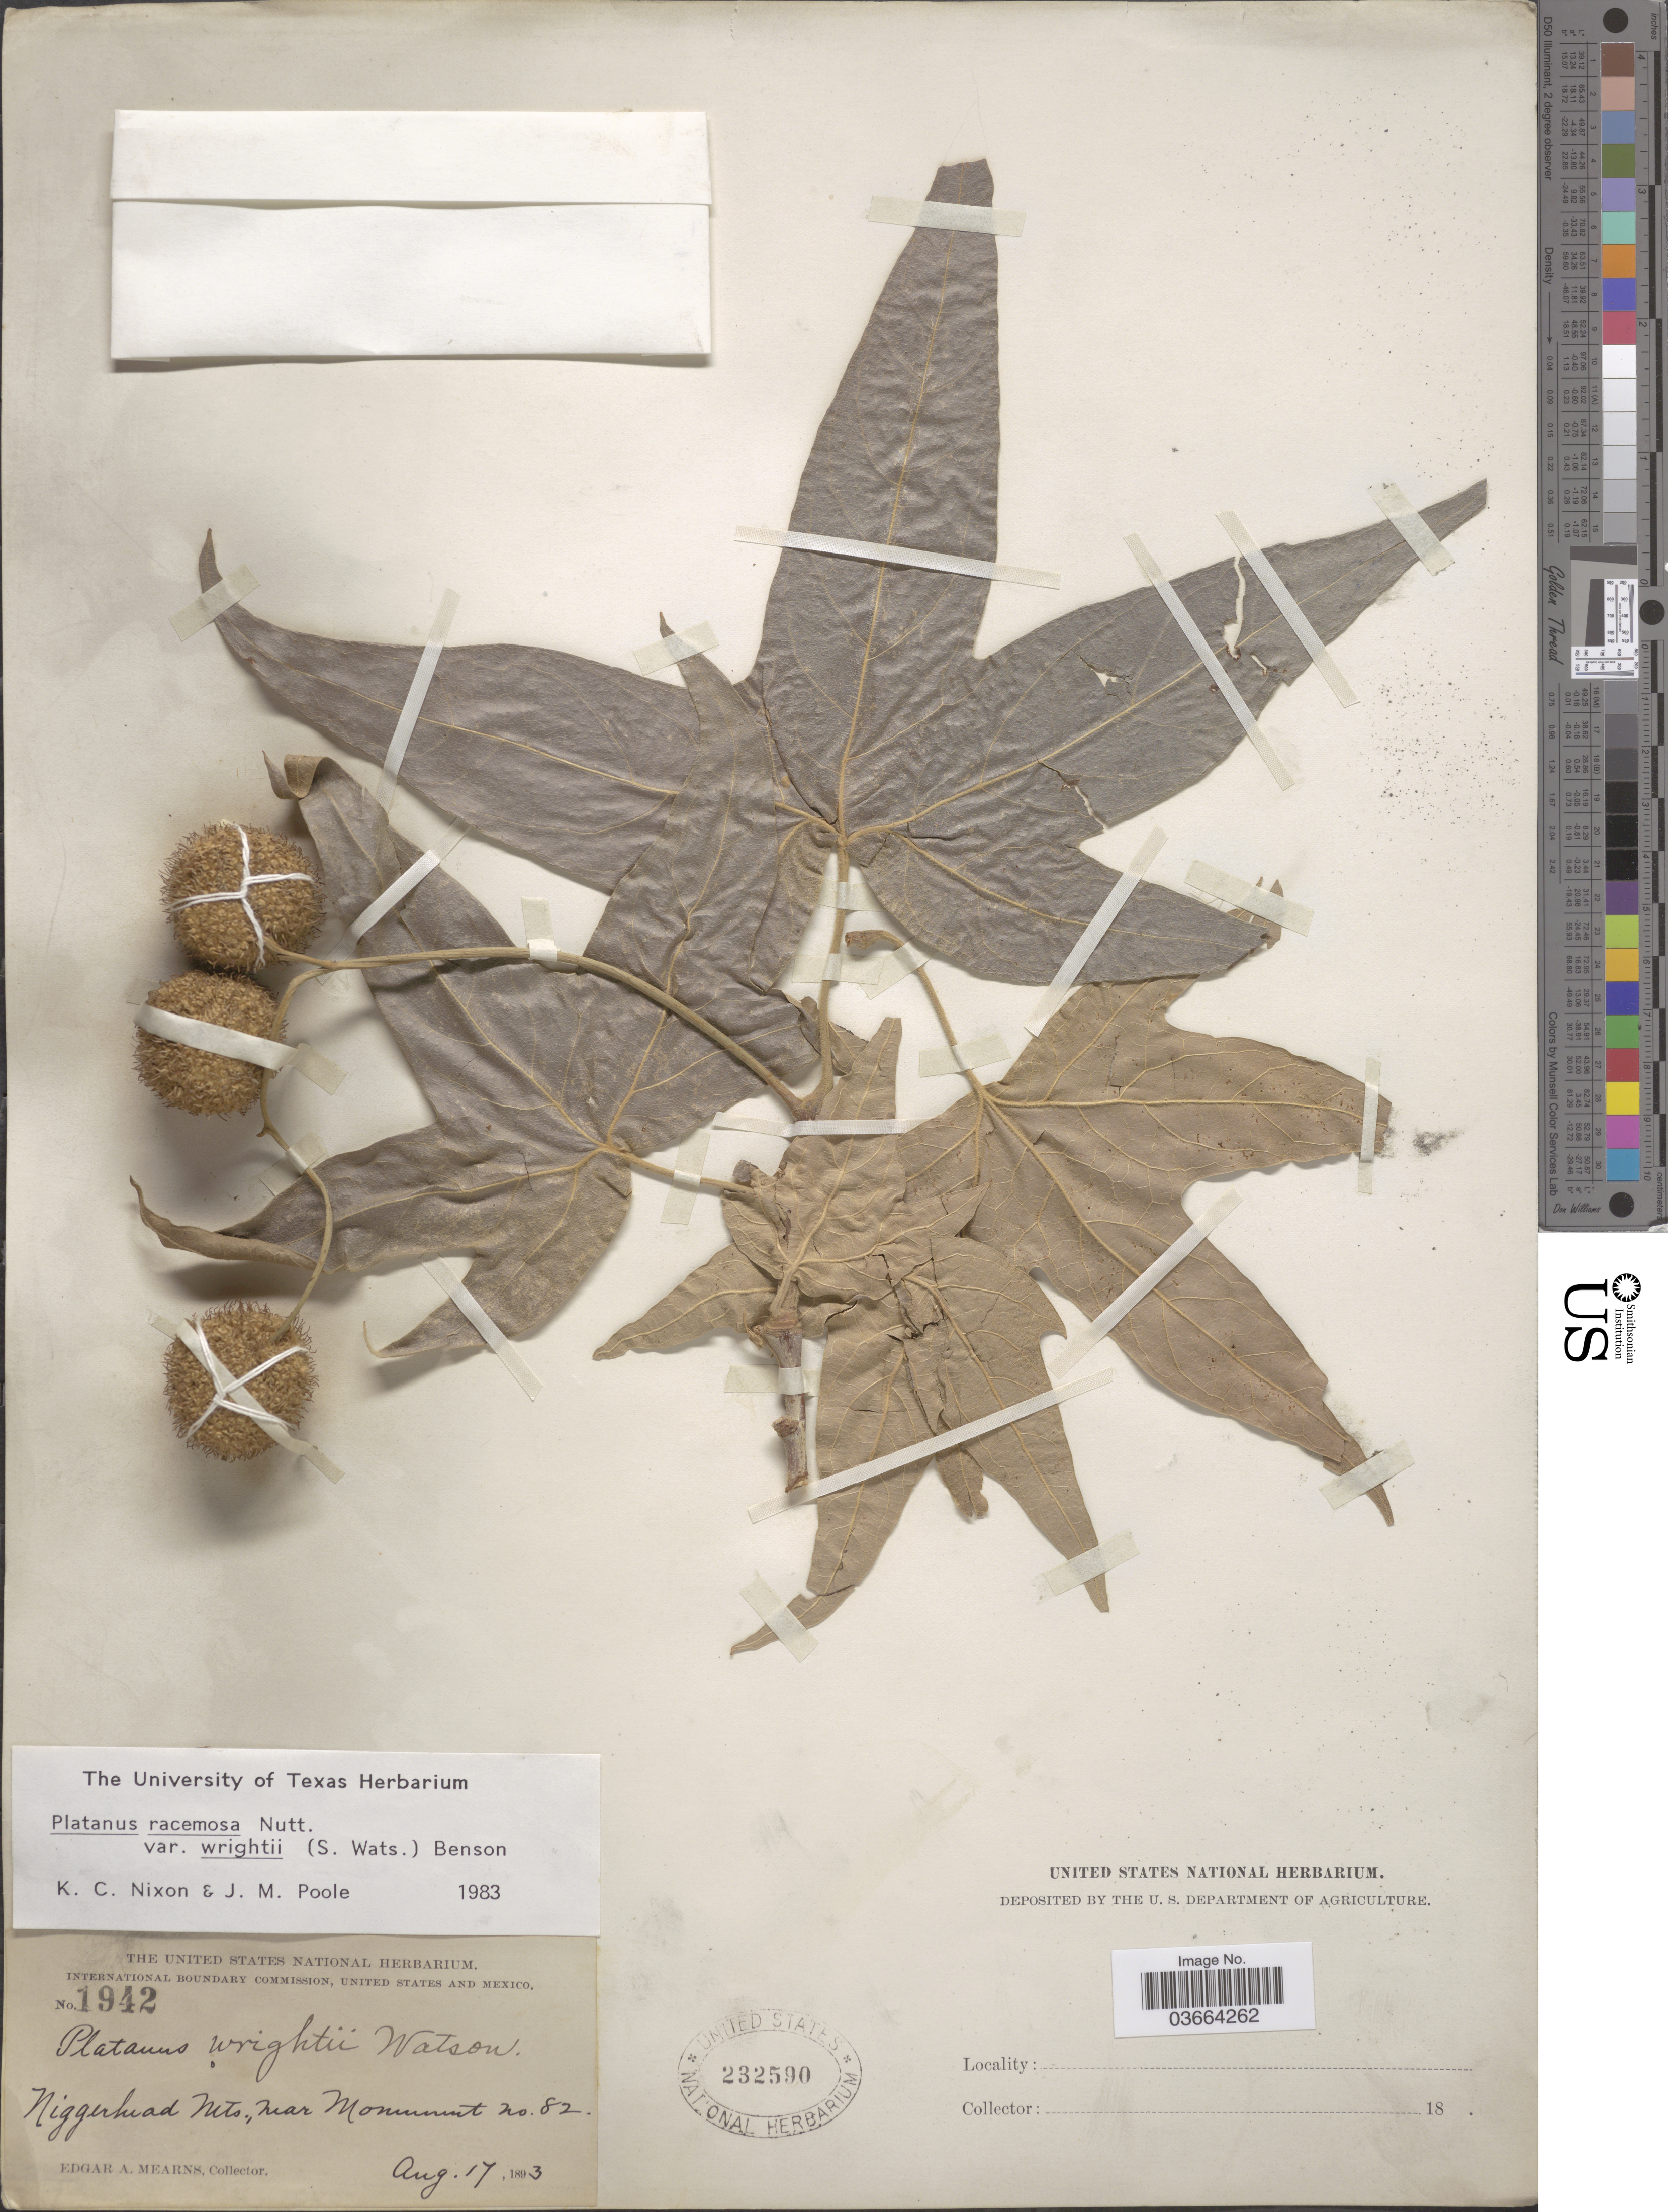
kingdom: Plantae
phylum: Tracheophyta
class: Magnoliopsida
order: Proteales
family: Platanaceae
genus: Platanus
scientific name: Platanus racemosa var. wrightii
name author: (S. Watson) L.D. Benson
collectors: E. A. Mearns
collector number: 1942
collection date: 1893-08-17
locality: Niggerhead Mts. near Monument no. 82.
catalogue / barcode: US 232590